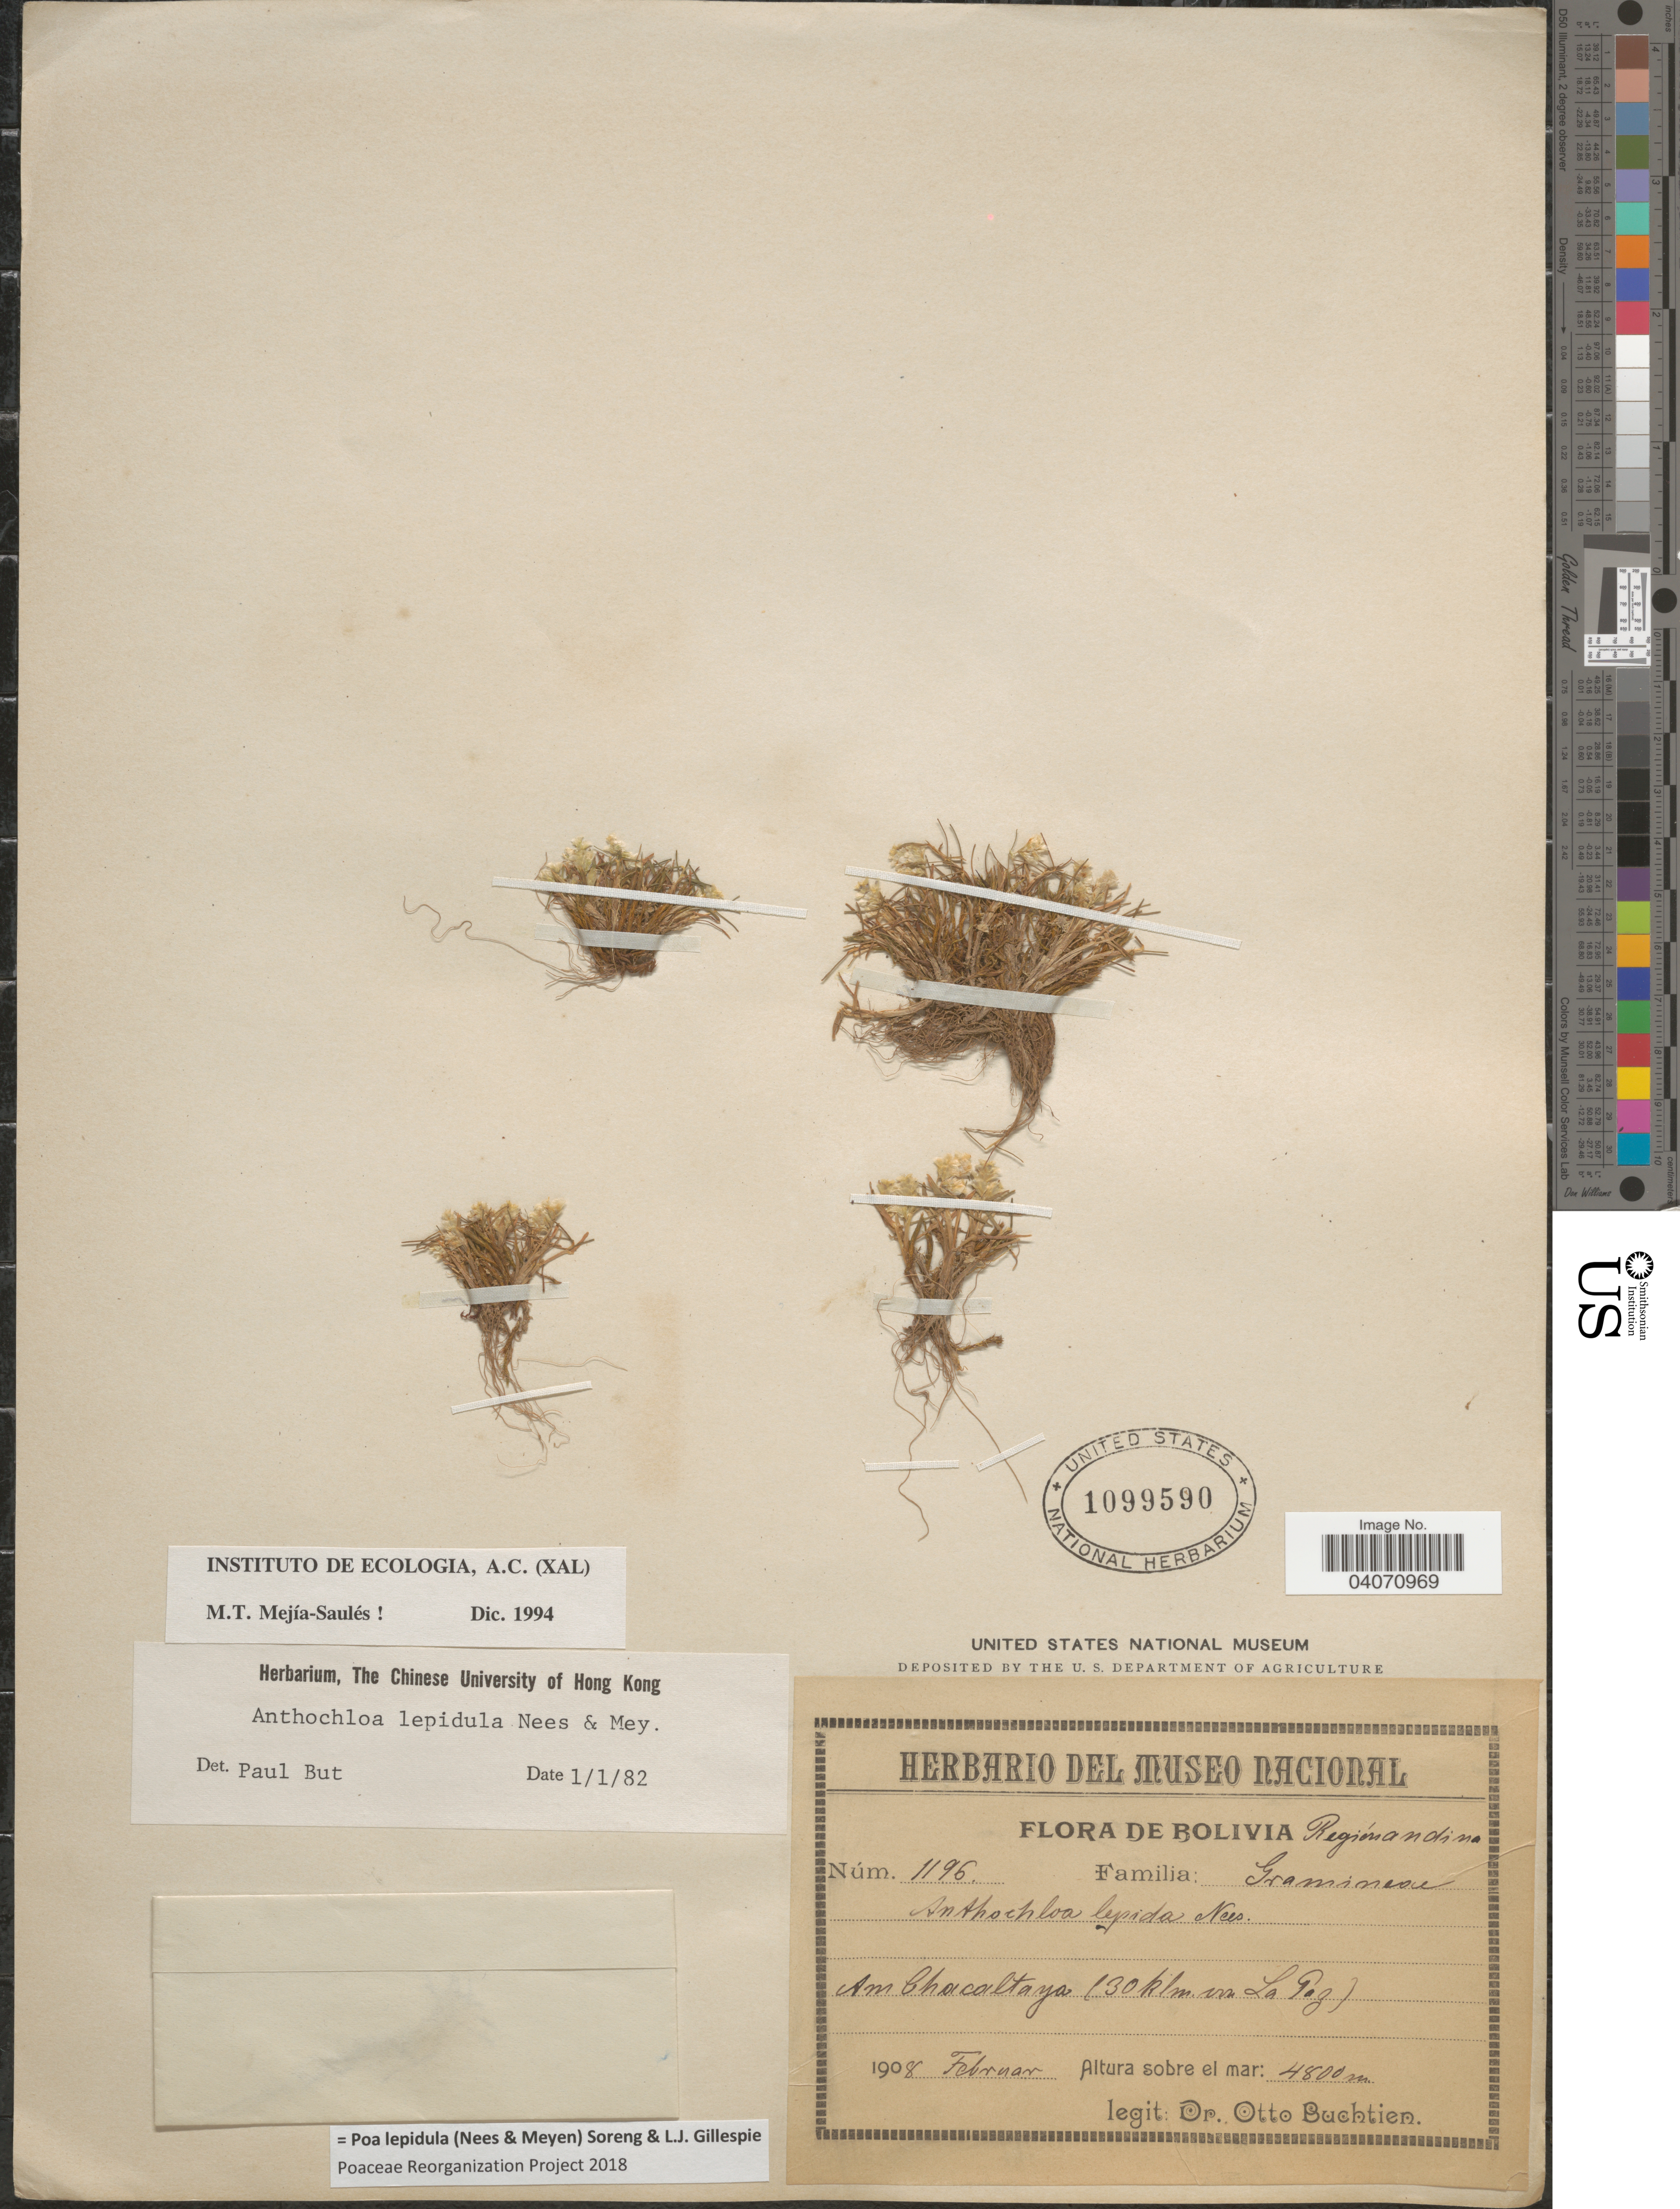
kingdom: Plantae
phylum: Tracheophyta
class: Liliopsida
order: Poales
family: Poaceae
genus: Poa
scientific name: Poa lepidula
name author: (Nees & Meyen) Soreng & L.J. Gillespie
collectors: O. Buchtien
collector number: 1196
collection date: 1908-02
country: Bolivia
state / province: La Paz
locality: Región andina. Am Chacaltaya. (30 klm)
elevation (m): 4800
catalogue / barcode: US 1099590